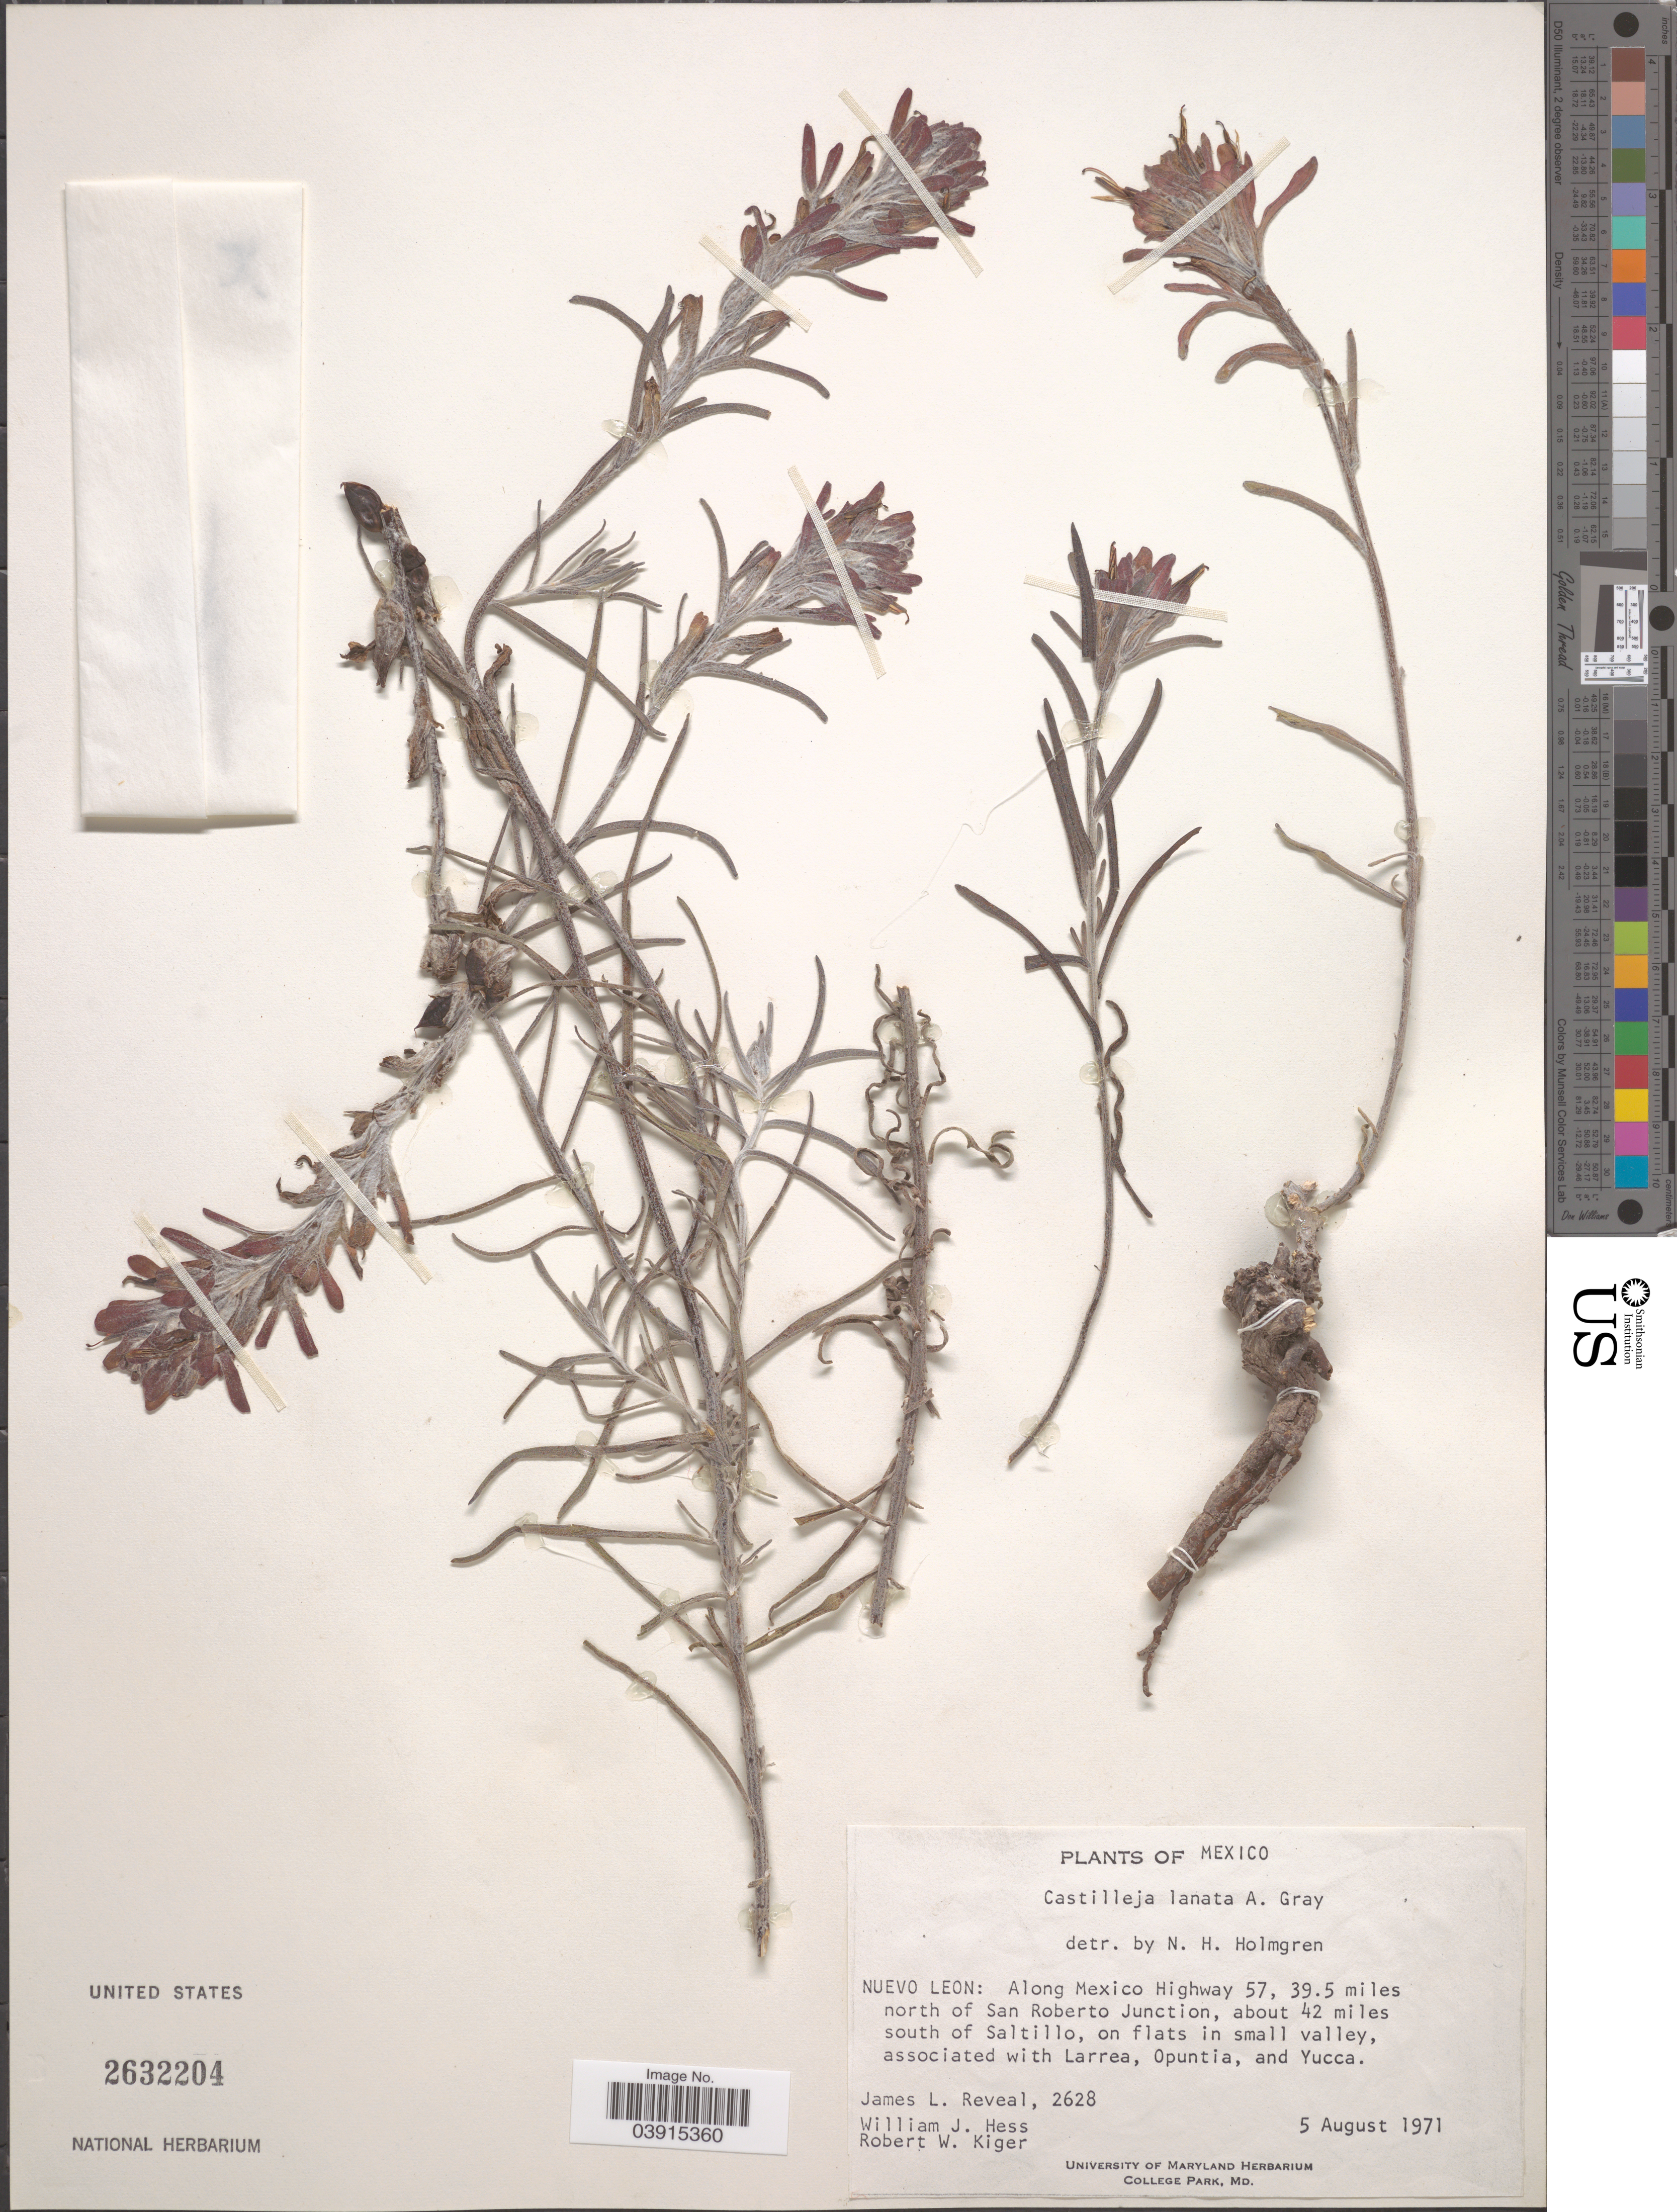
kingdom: Plantae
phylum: Tracheophyta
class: Magnoliopsida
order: Lamiales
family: Orobanchaceae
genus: Castilleja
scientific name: Castilleja lanata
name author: A. Gray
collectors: J. L. Reveal, W. Hess & R. Kiger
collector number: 2628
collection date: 1971-08-05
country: Mexico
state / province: Nuevo León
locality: Along Mexico Highway 57, 39.5 miles north of San Roberto Junction, about 42 miles south of Saltillo, on flats in small valley.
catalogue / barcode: US 2632204